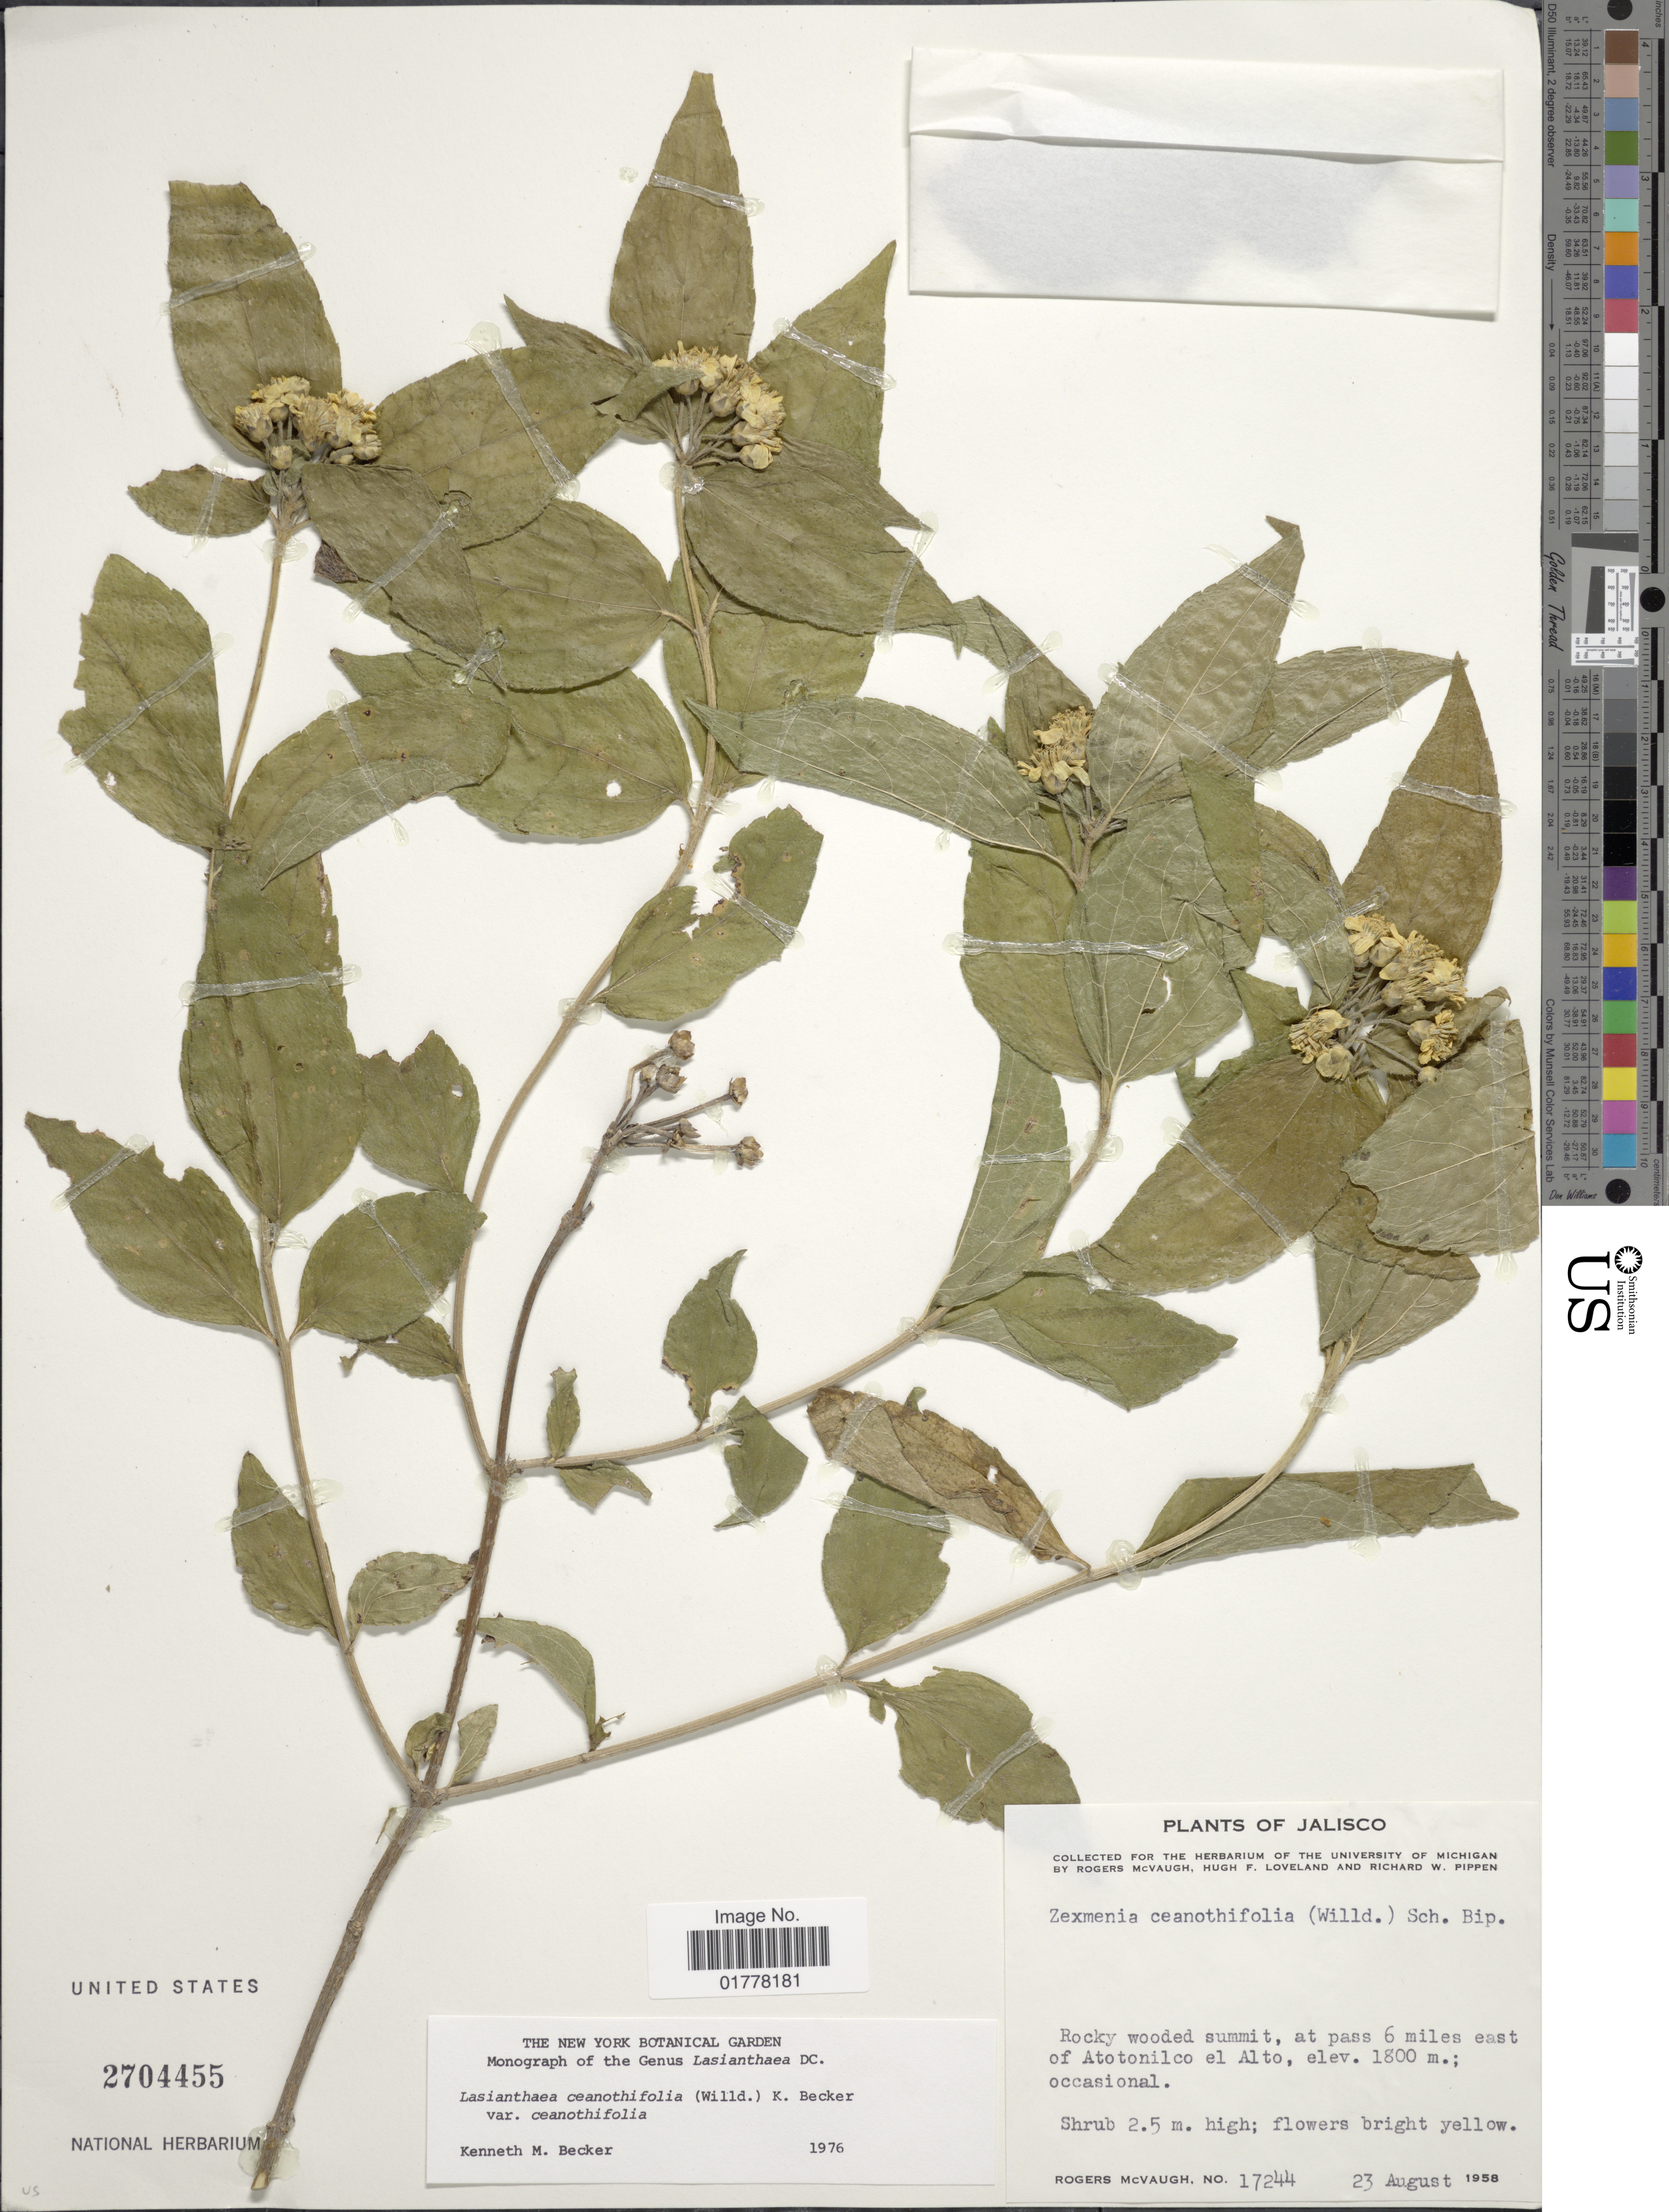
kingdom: Plantae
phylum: Tracheophyta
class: Magnoliopsida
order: Asterales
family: Asteraceae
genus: Lasianthaea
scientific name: Lasianthaea ceanothifolia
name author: (Willd.) K.M. Becker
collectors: R. McVaugh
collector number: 17244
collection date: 1958-08-23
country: Mexico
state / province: Jalisco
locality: Rocky wooded summit, at pass 6 miles east of Atotonilco el Alto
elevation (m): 1800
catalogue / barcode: US 2704455